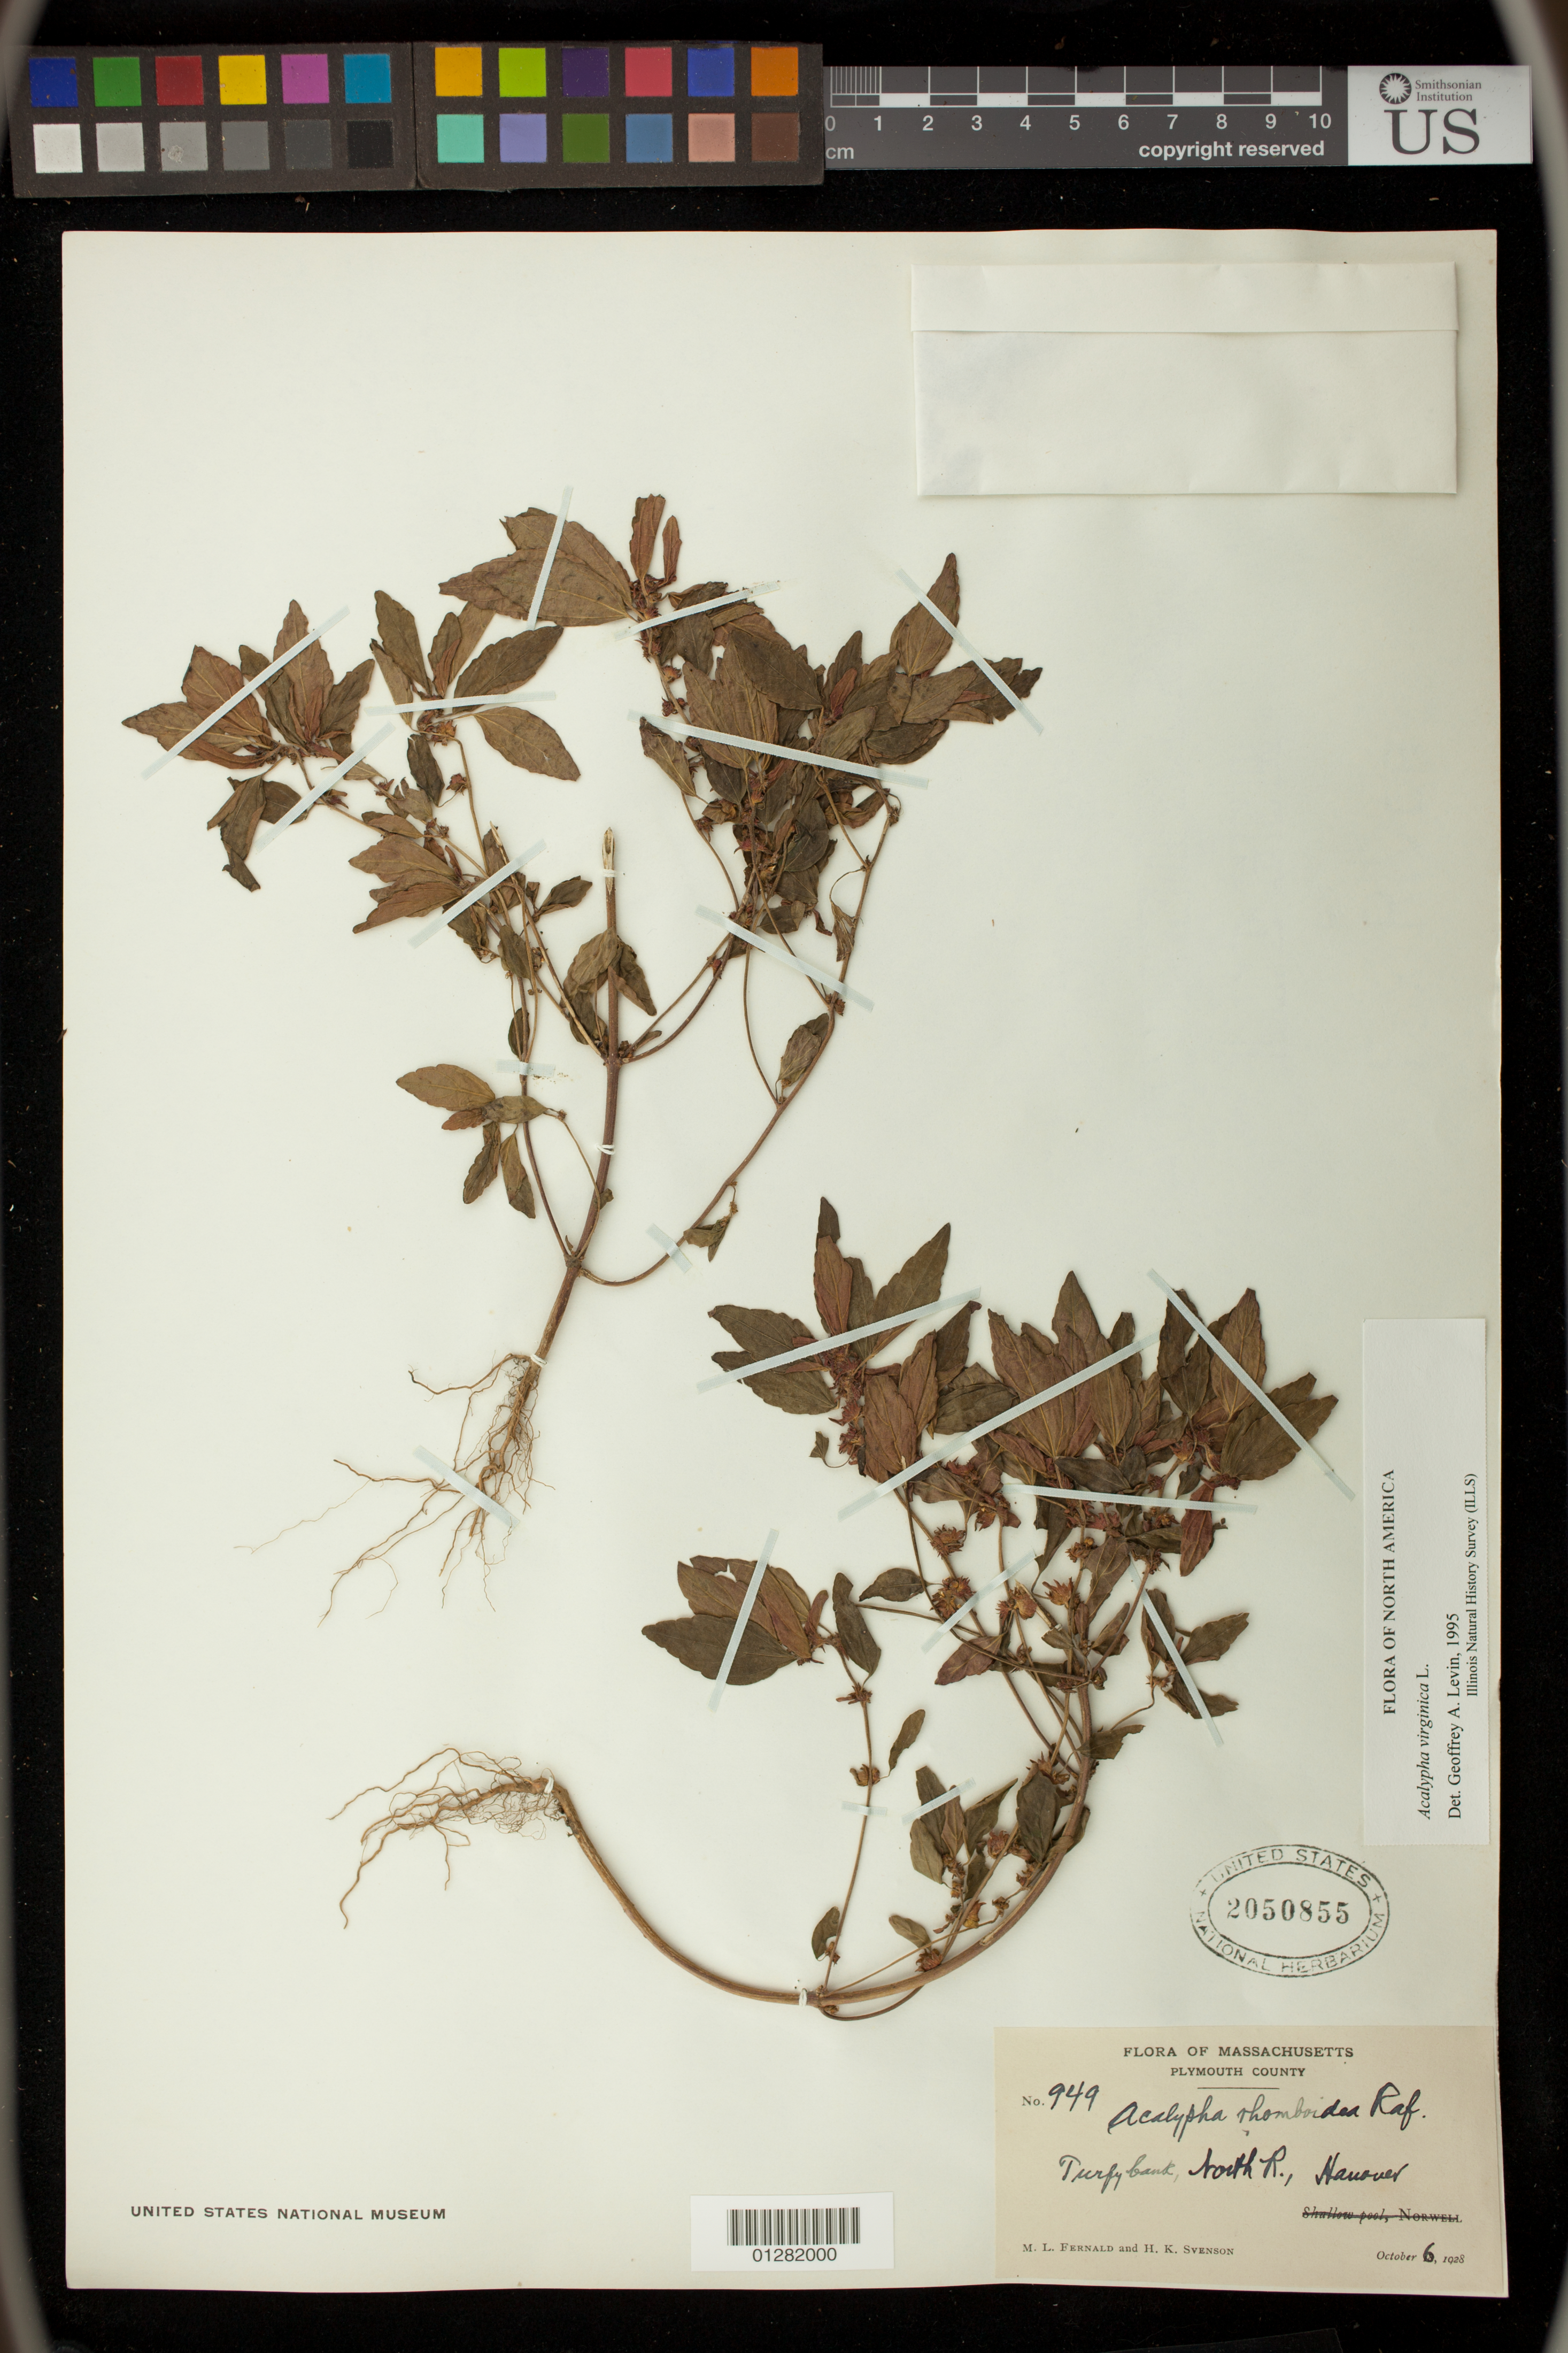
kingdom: Plantae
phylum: Tracheophyta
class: Magnoliopsida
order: Malpighiales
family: Euphorbiaceae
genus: Acalypha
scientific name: Acalypha virginica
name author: L.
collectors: M. L. Fernald & H. K. Svenson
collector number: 949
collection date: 1928-10-06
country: United States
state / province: Massachusetts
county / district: Plymouth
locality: North Road, Hanover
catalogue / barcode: US 2050855